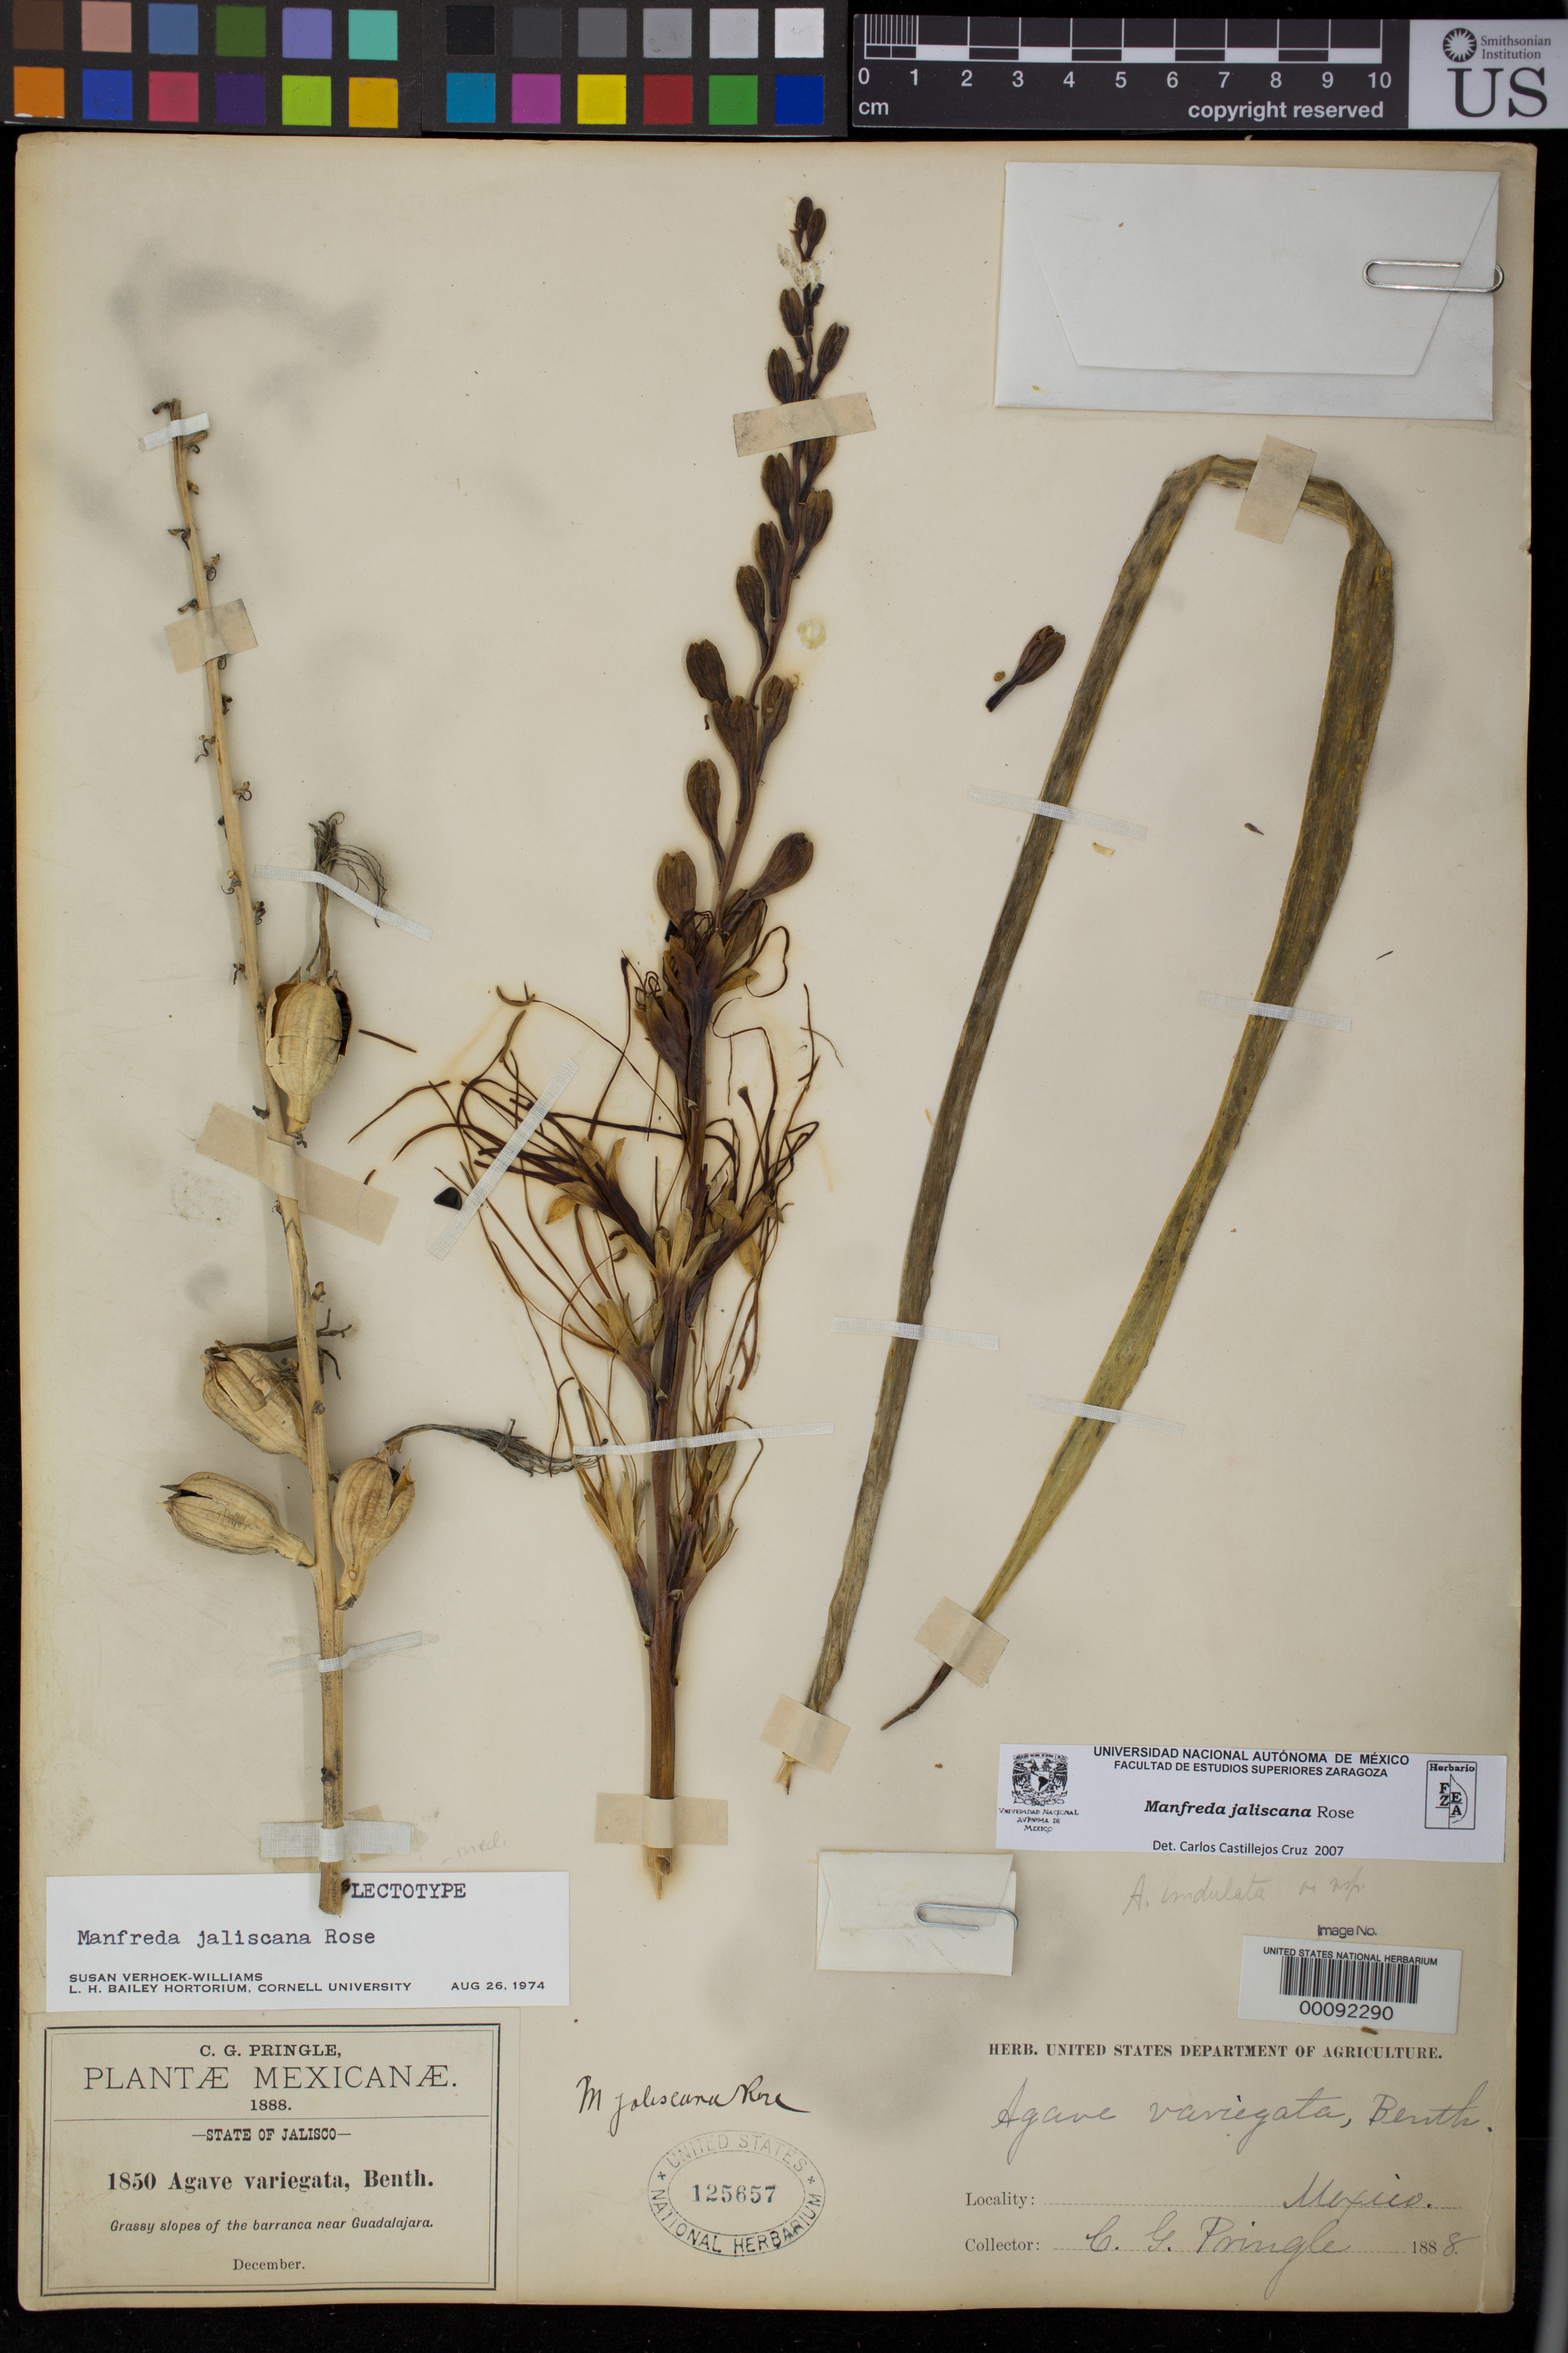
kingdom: Plantae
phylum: Tracheophyta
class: Liliopsida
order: Asparagales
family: Asparagaceae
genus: Manfreda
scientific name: Manfreda jaliscana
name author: Rose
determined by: Verhoek-Williams, S. E.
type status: Syntype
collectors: C. G. Pringle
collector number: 1850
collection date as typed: Dec 1888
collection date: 1888-12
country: Mexico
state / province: Jalisco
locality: Grassy slopes of the barranca near Near Guadelajara.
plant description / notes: Annotated as lectotype by Verhoek-Williams (lectotypification apparently ined.).; Collection date cited as "1889" in protologue.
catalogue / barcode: US 125657